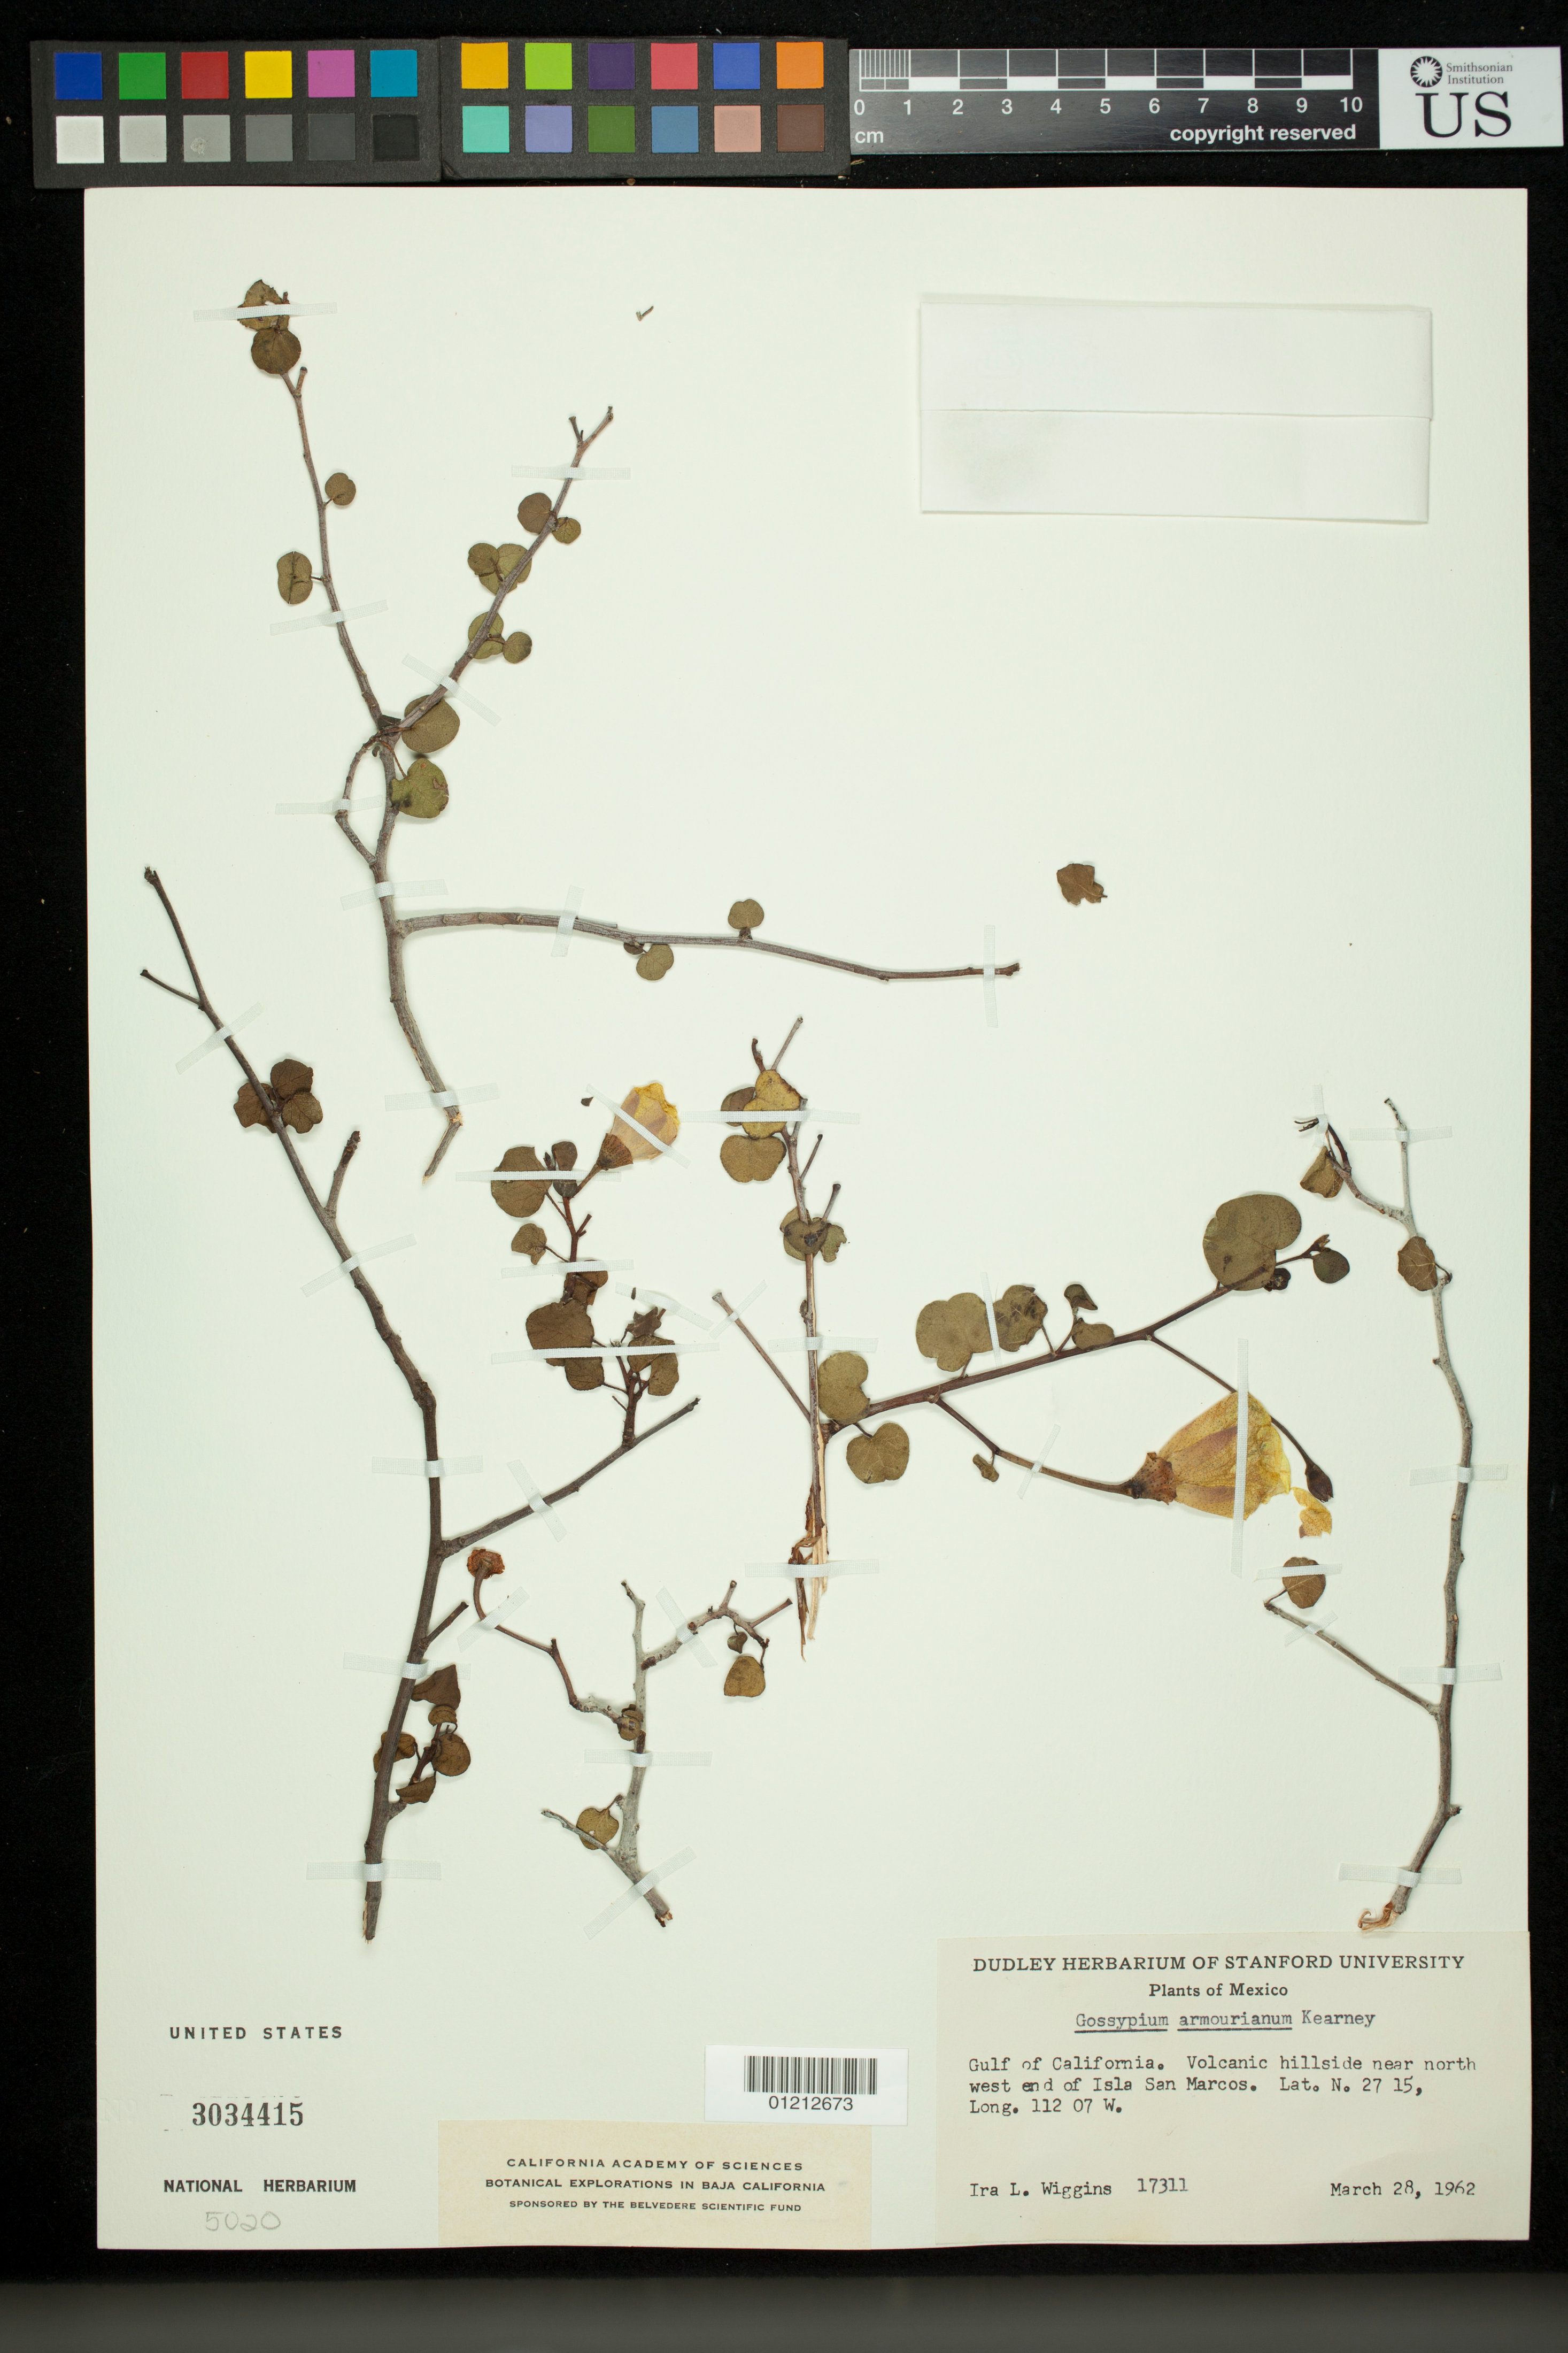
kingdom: Plantae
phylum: Tracheophyta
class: Magnoliopsida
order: Malvales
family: Malvaceae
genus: Gossypium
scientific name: Gossypium armourianum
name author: Kearney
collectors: I. L. Wiggins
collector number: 17311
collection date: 1962-03-28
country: Mexico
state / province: Baja California Sur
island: San Marcos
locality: Gulf of California. Volcanic hillside near north west end of island.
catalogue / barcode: US 3034415